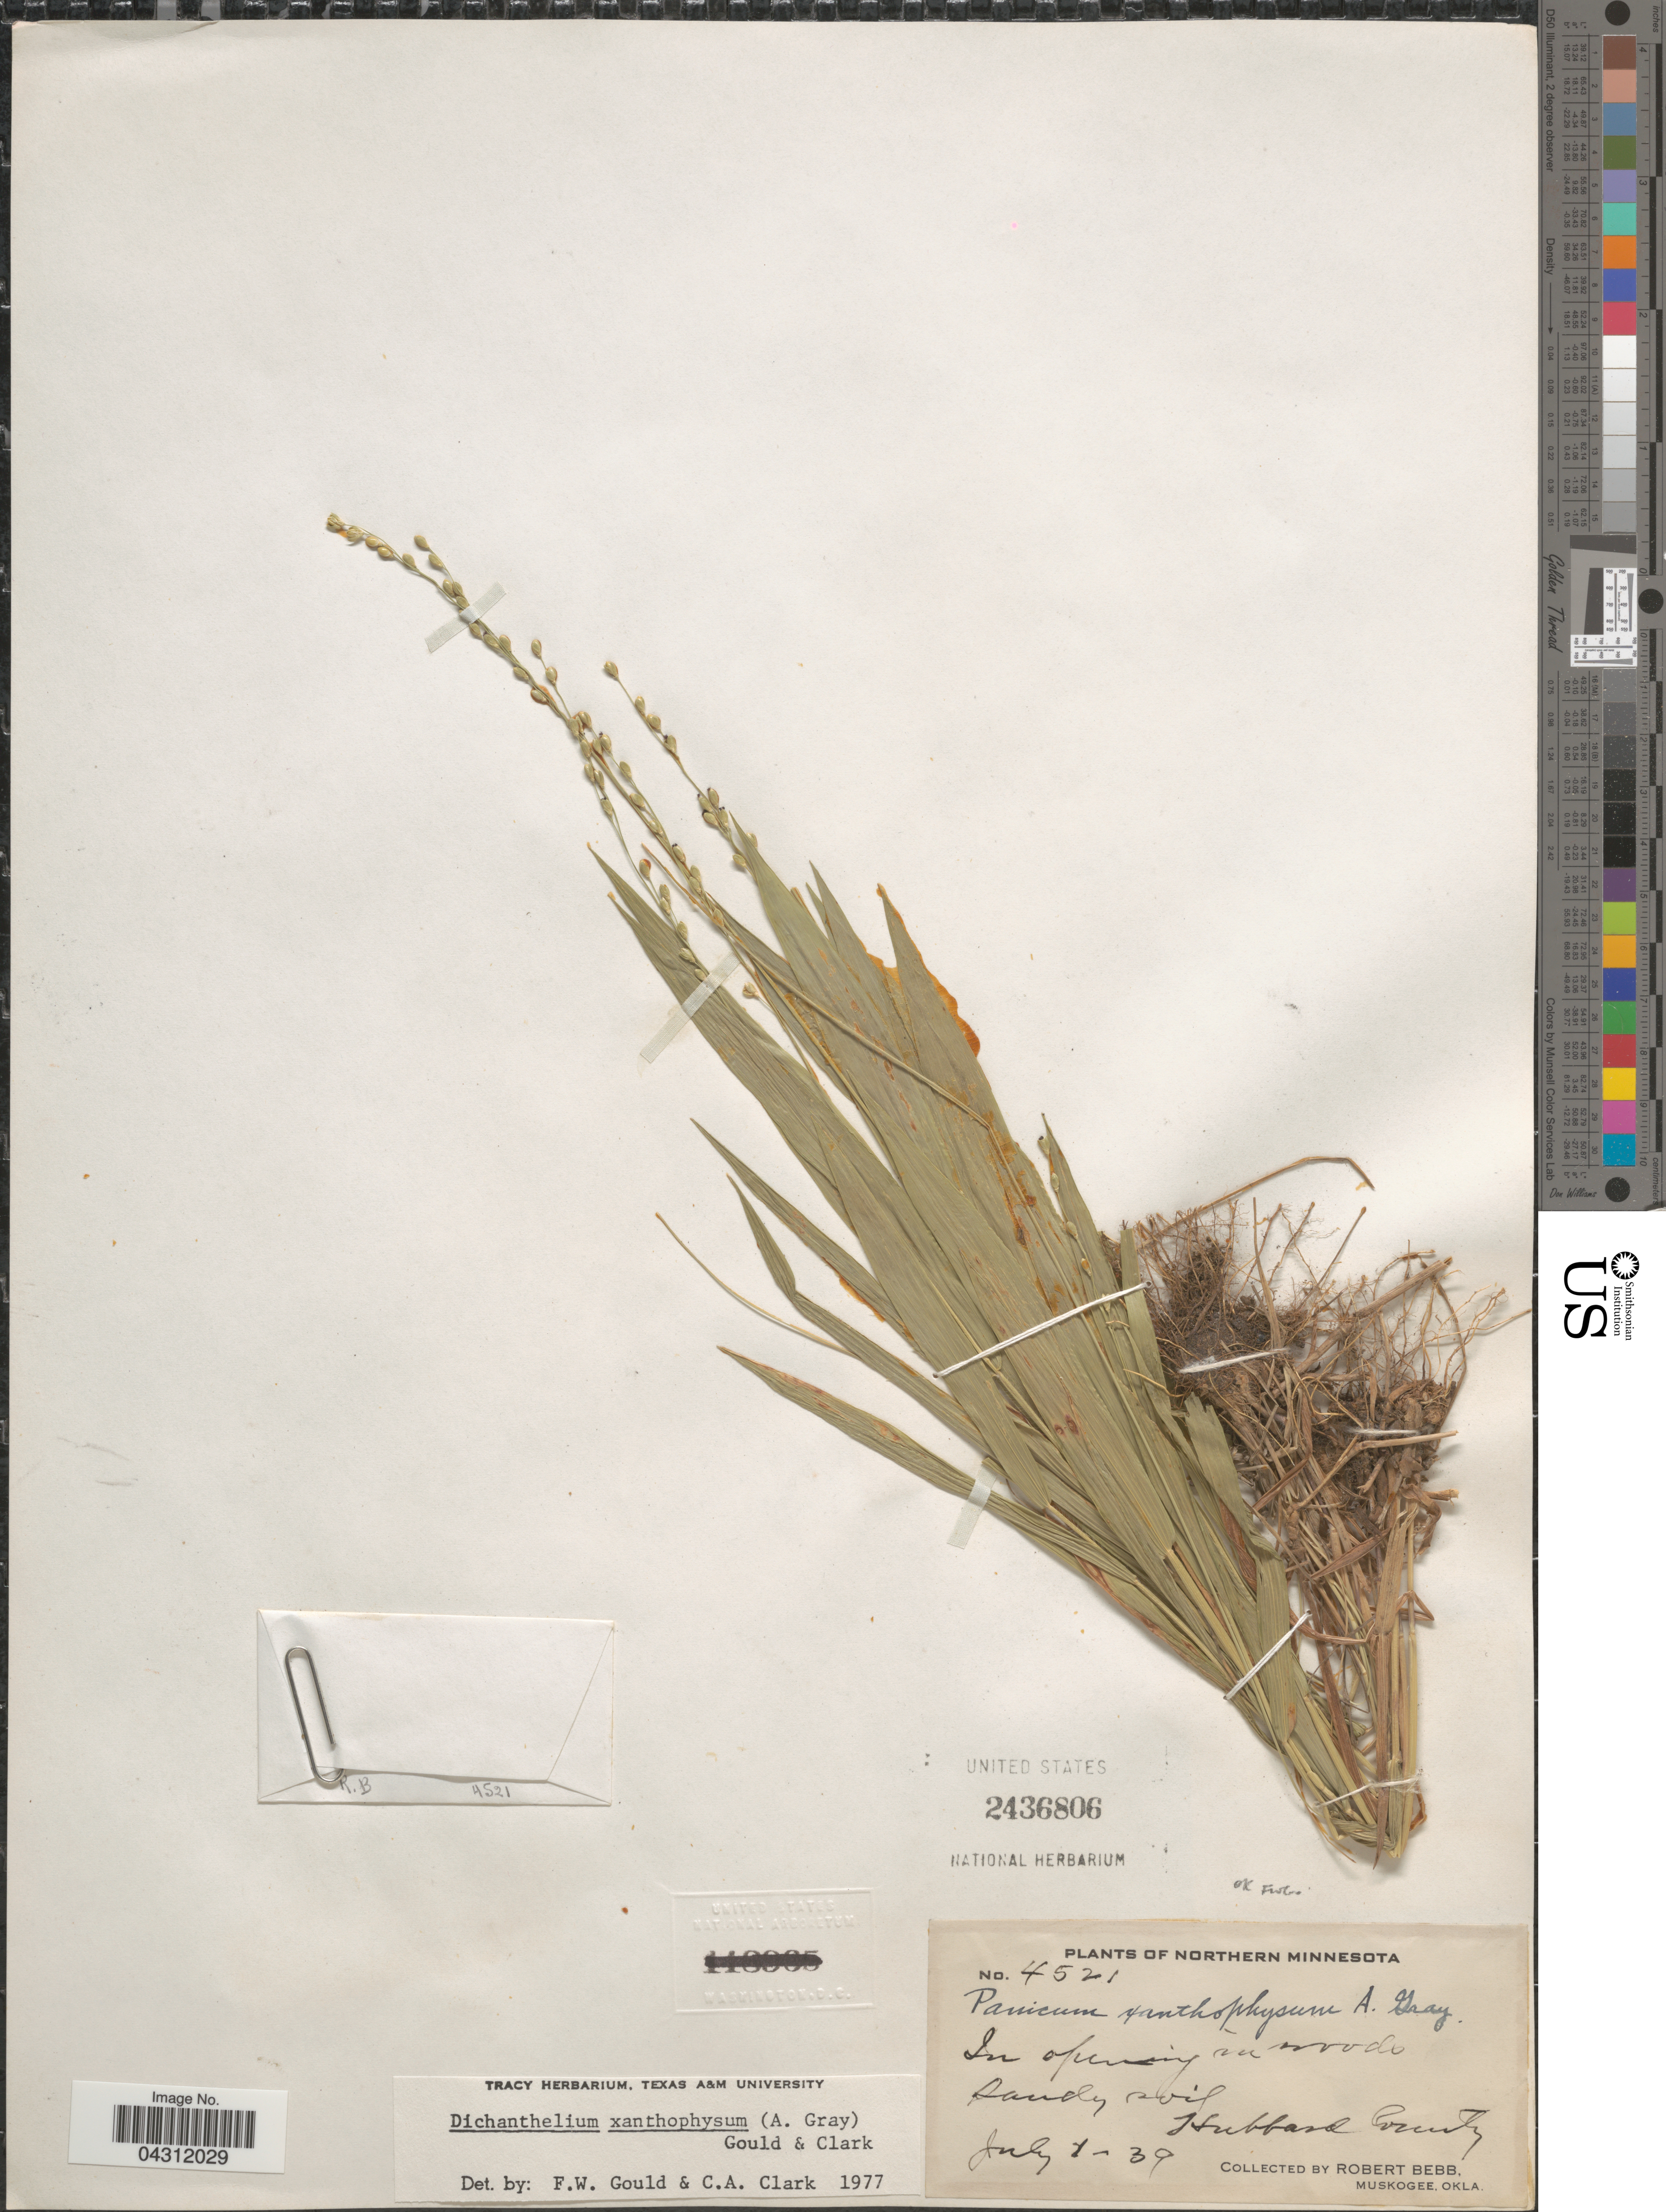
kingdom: Plantae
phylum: Tracheophyta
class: Liliopsida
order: Poales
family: Poaceae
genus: Dichanthelium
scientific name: Dichanthelium xanthophysum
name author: (A. Gray) Freckmann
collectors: R. Bebb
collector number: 4521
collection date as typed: Transcribed d/m/y: 1/7/39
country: United States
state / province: Minnesota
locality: Northern Minnesota. In opening in woods. Hubbard County.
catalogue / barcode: US 2436806